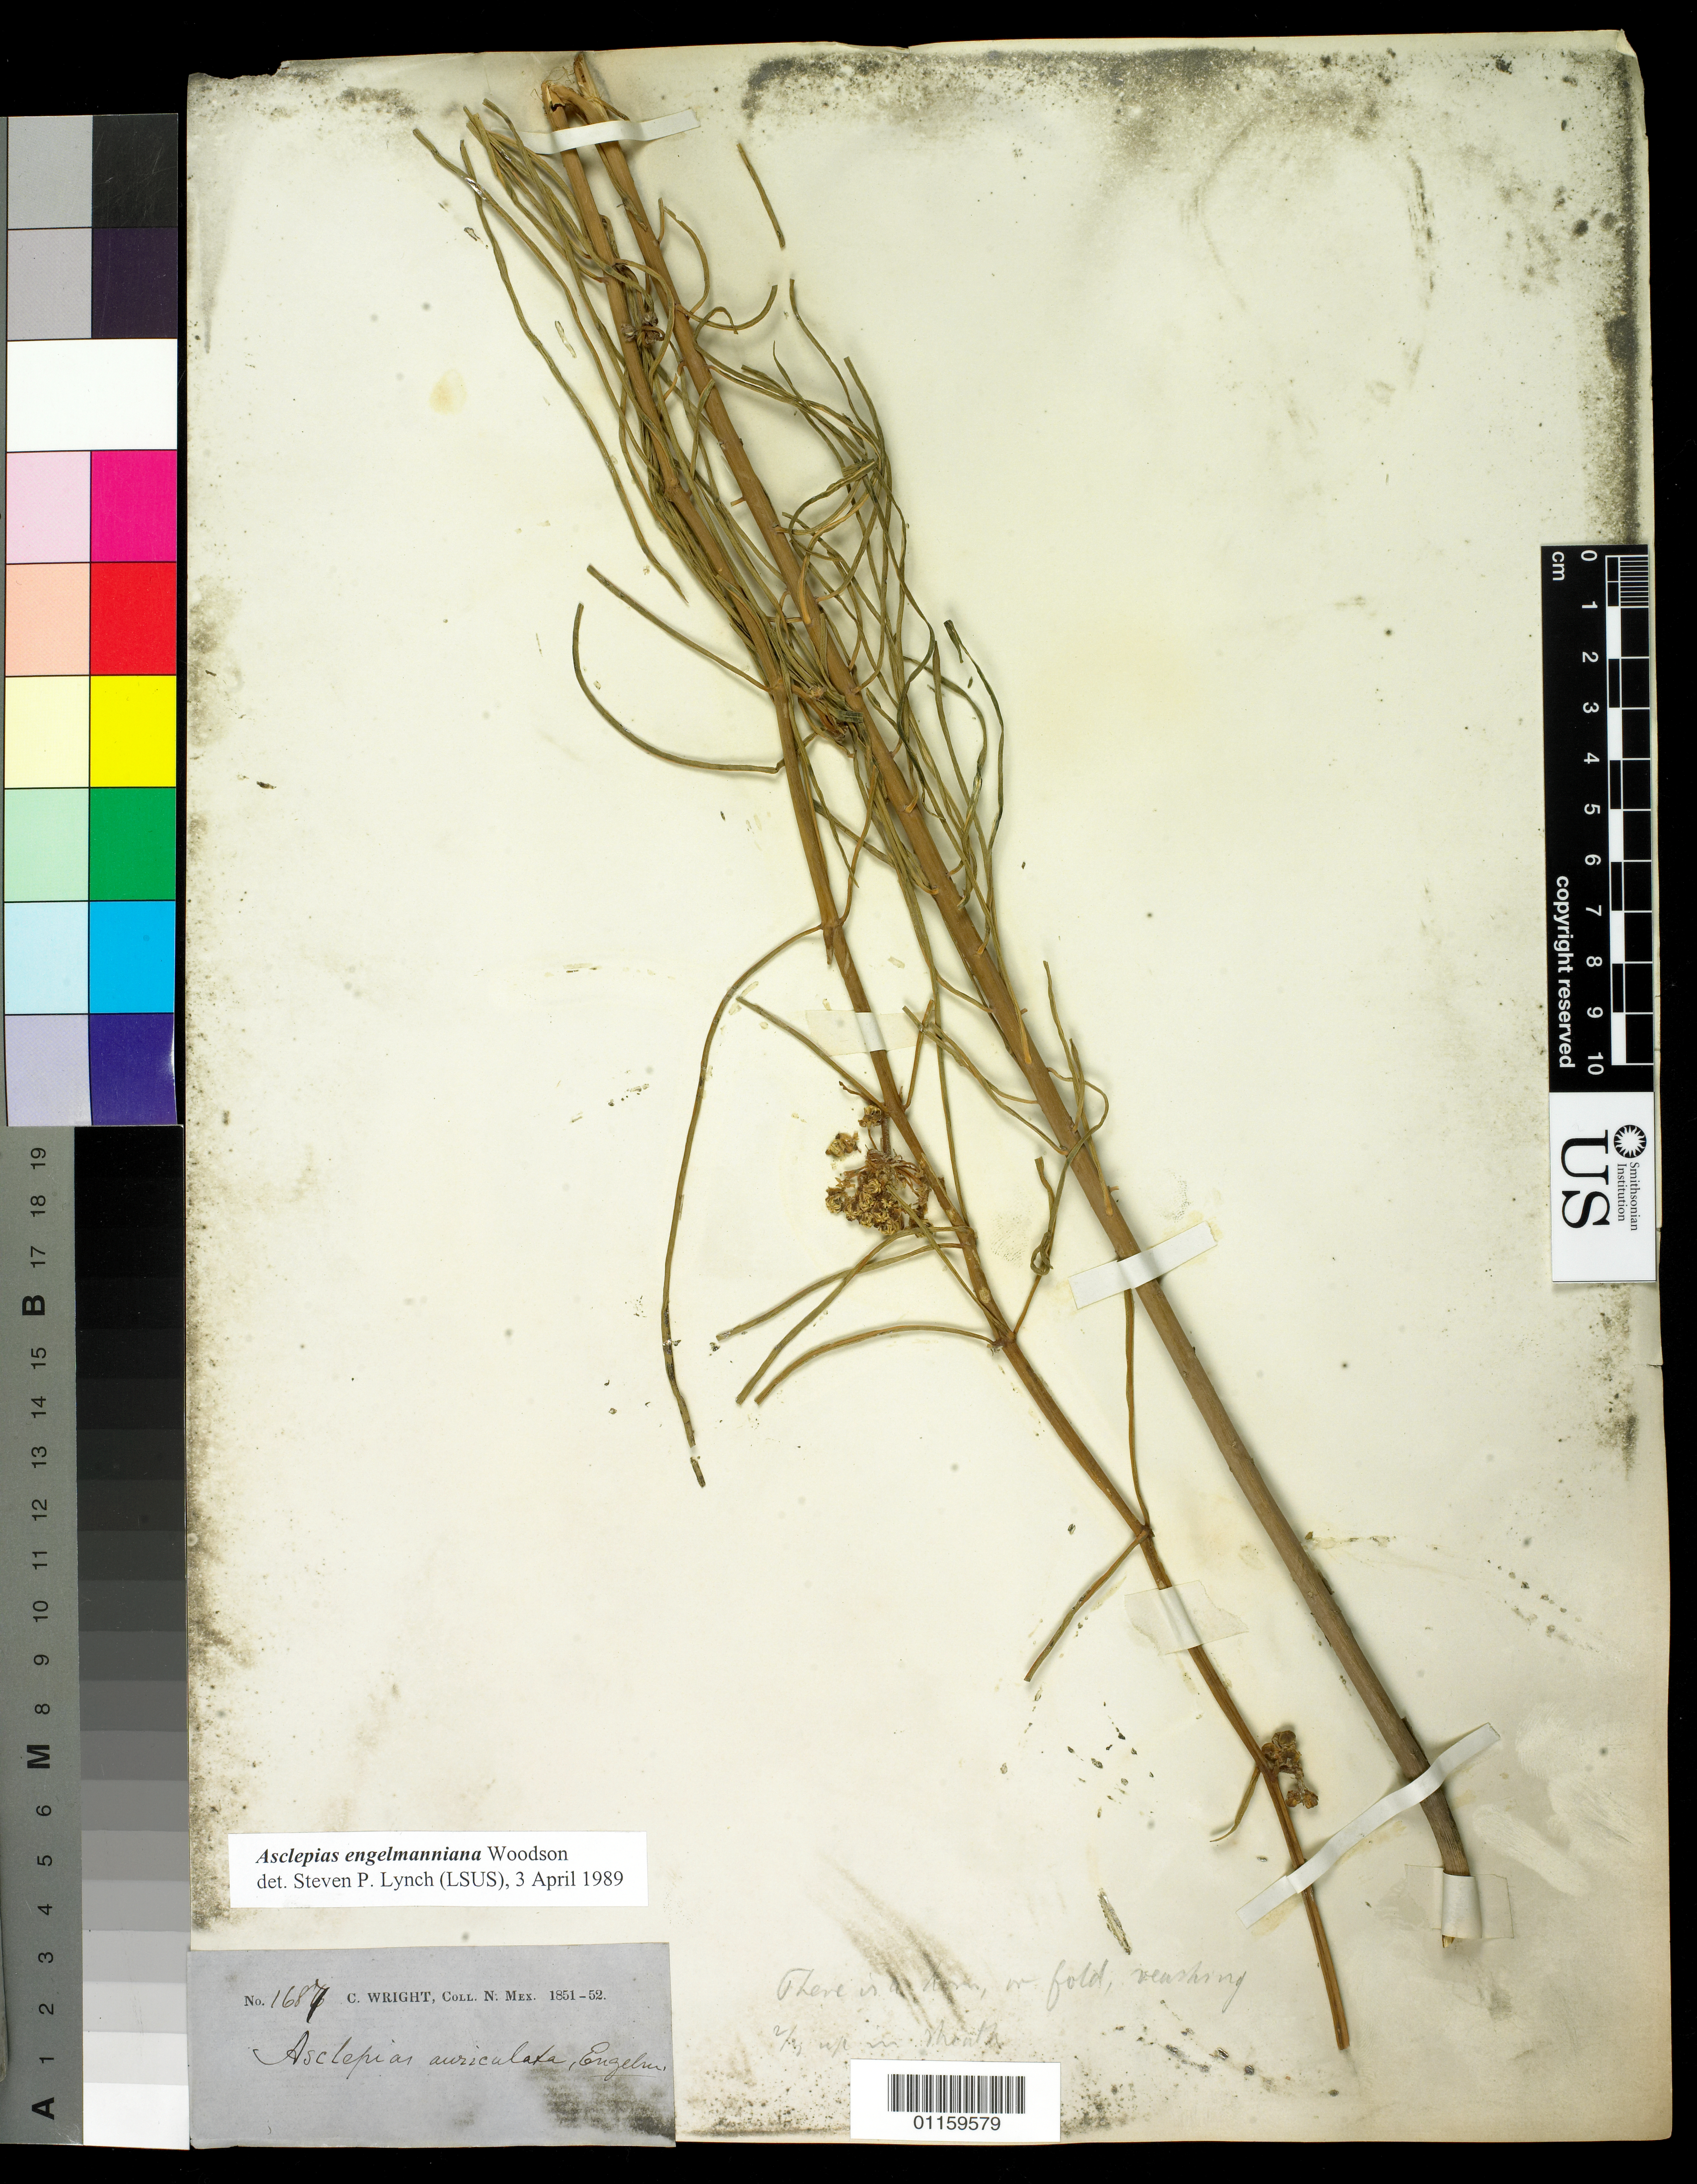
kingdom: Plantae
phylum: Tracheophyta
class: Magnoliopsida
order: Gentianales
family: Apocynaceae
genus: Asclepias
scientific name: Asclepias engelmanniana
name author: Woodson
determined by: Lynch, S.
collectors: C. Wright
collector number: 1687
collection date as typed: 1851 to -- --- 1852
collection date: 1851/1852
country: United States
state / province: New Mexico